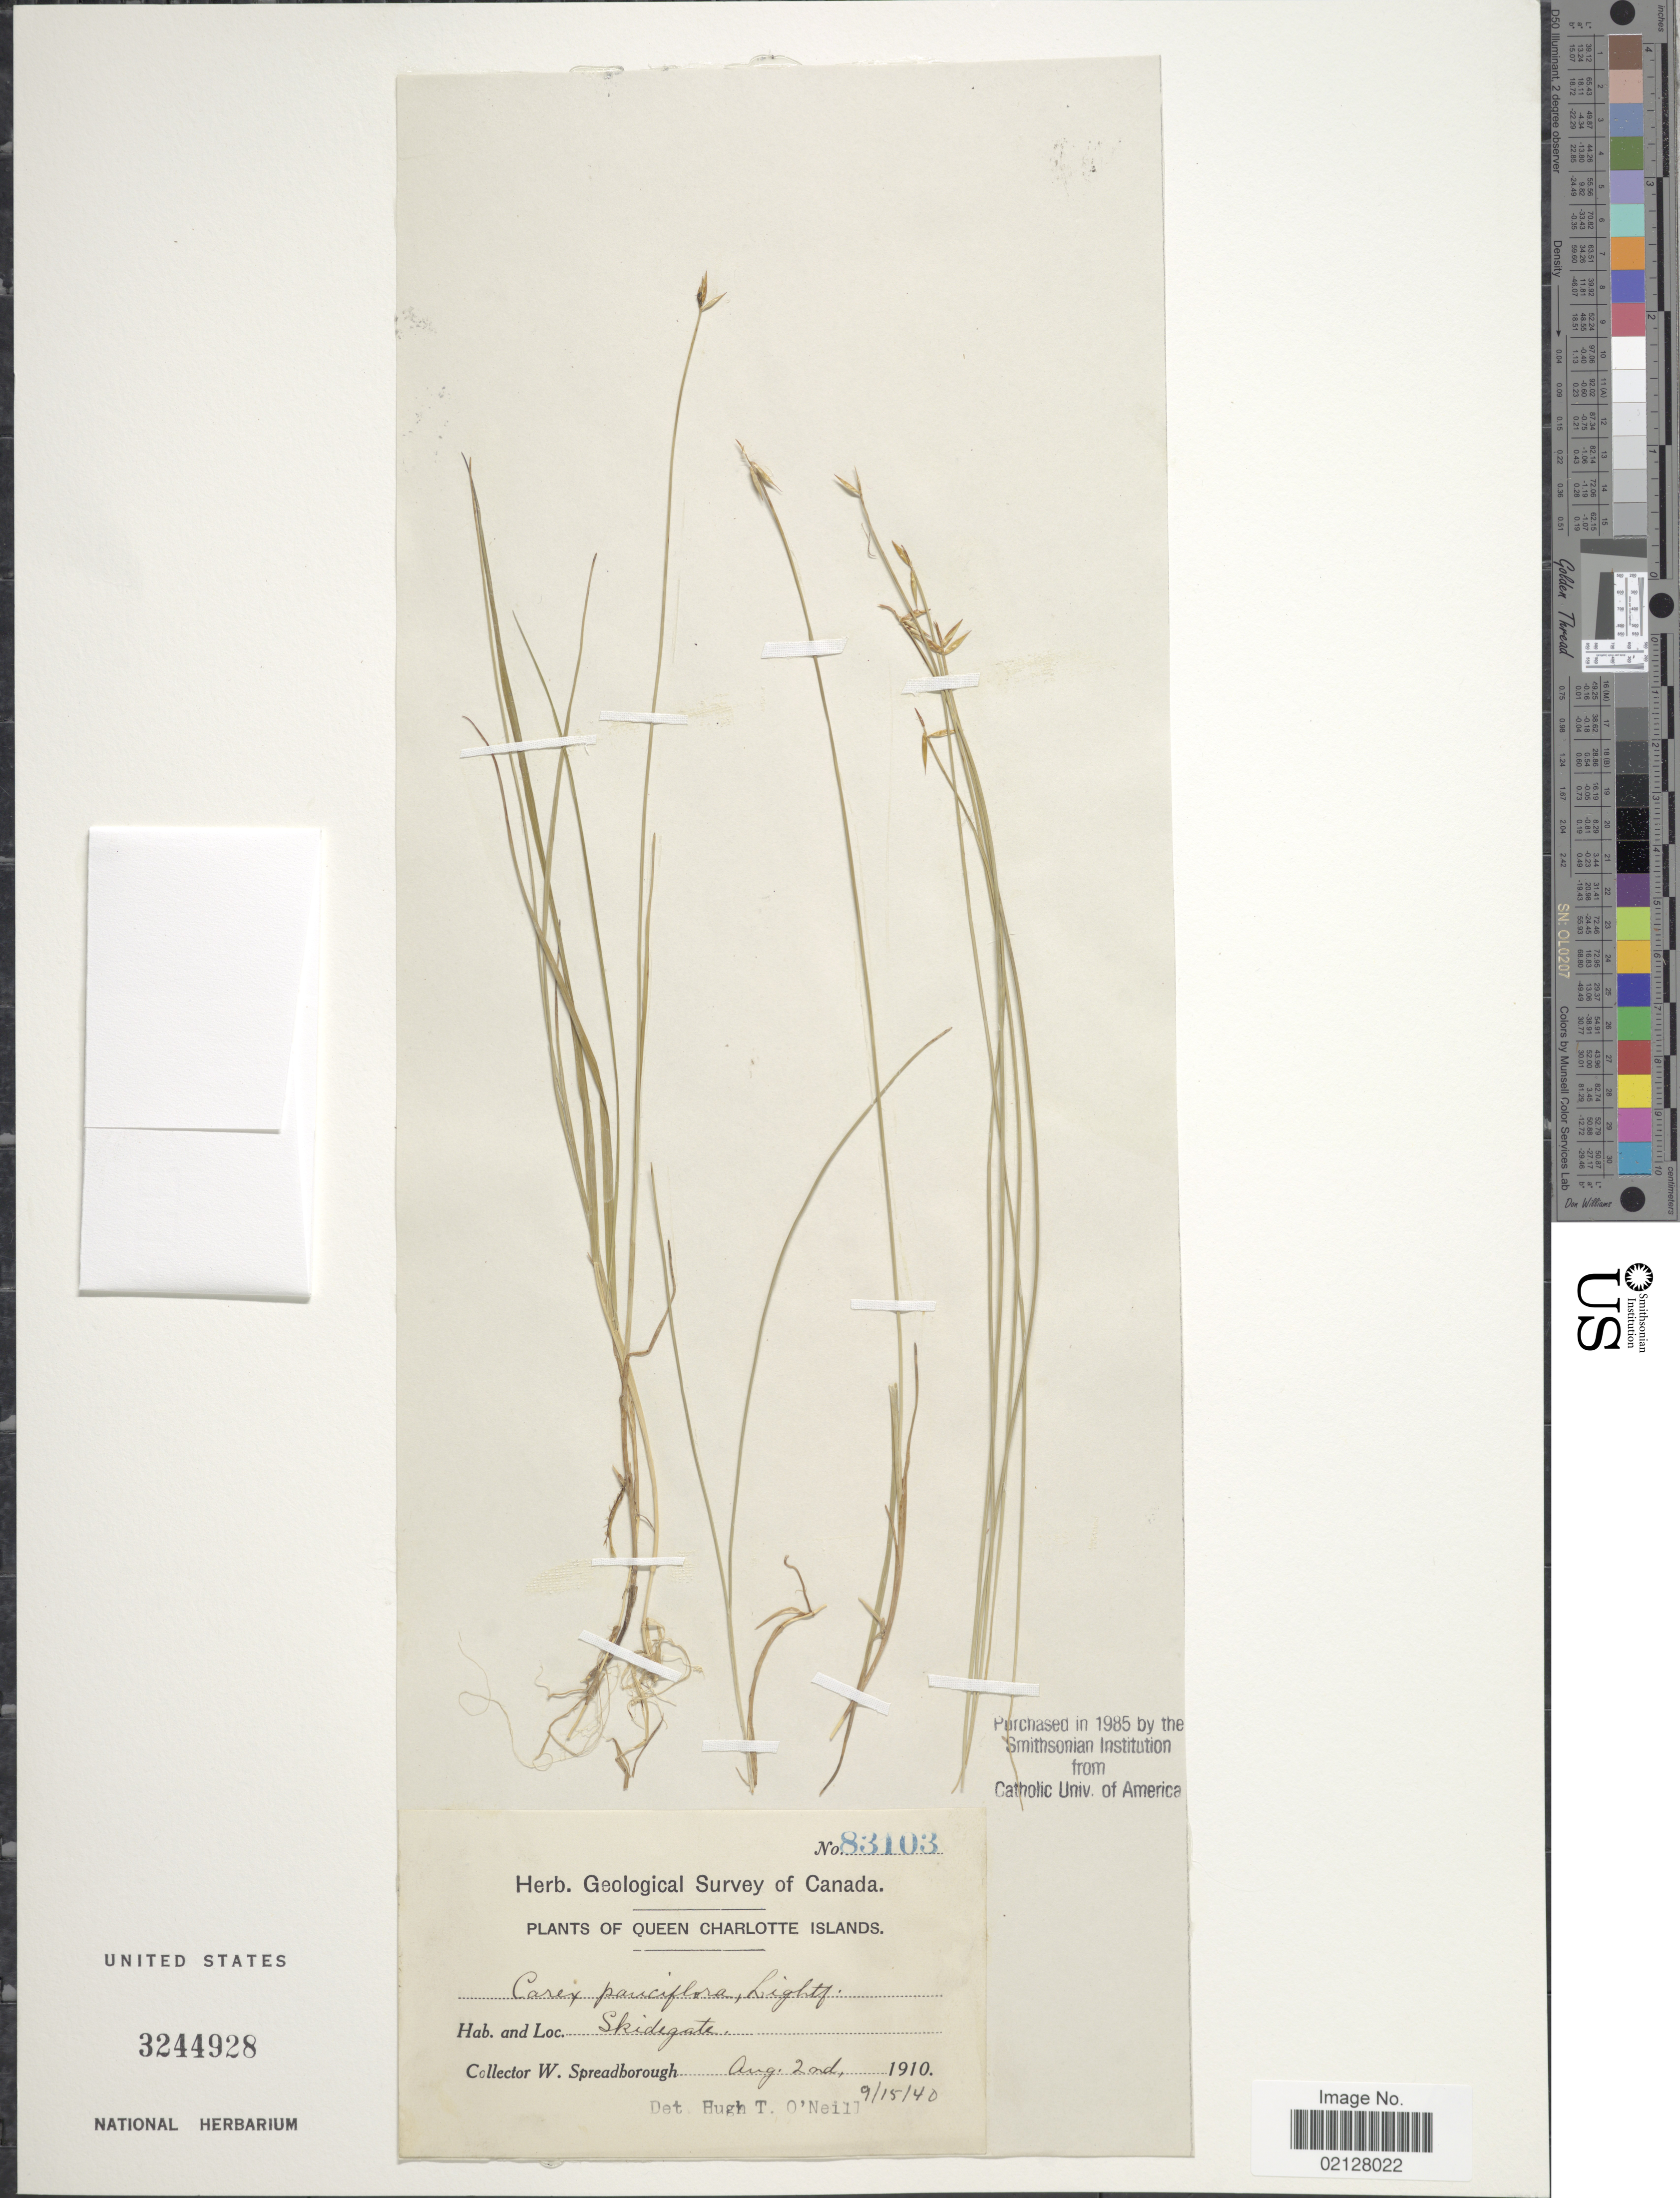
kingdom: Plantae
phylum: Tracheophyta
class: Liliopsida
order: Poales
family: Cyperaceae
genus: Carex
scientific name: Carex pauciflora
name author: Lightf.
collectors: W. Spreadborough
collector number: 83103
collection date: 1910-08-02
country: Canada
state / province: British Columbia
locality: Queen Charlotte Islands. Skidegate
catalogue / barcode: US 3244928